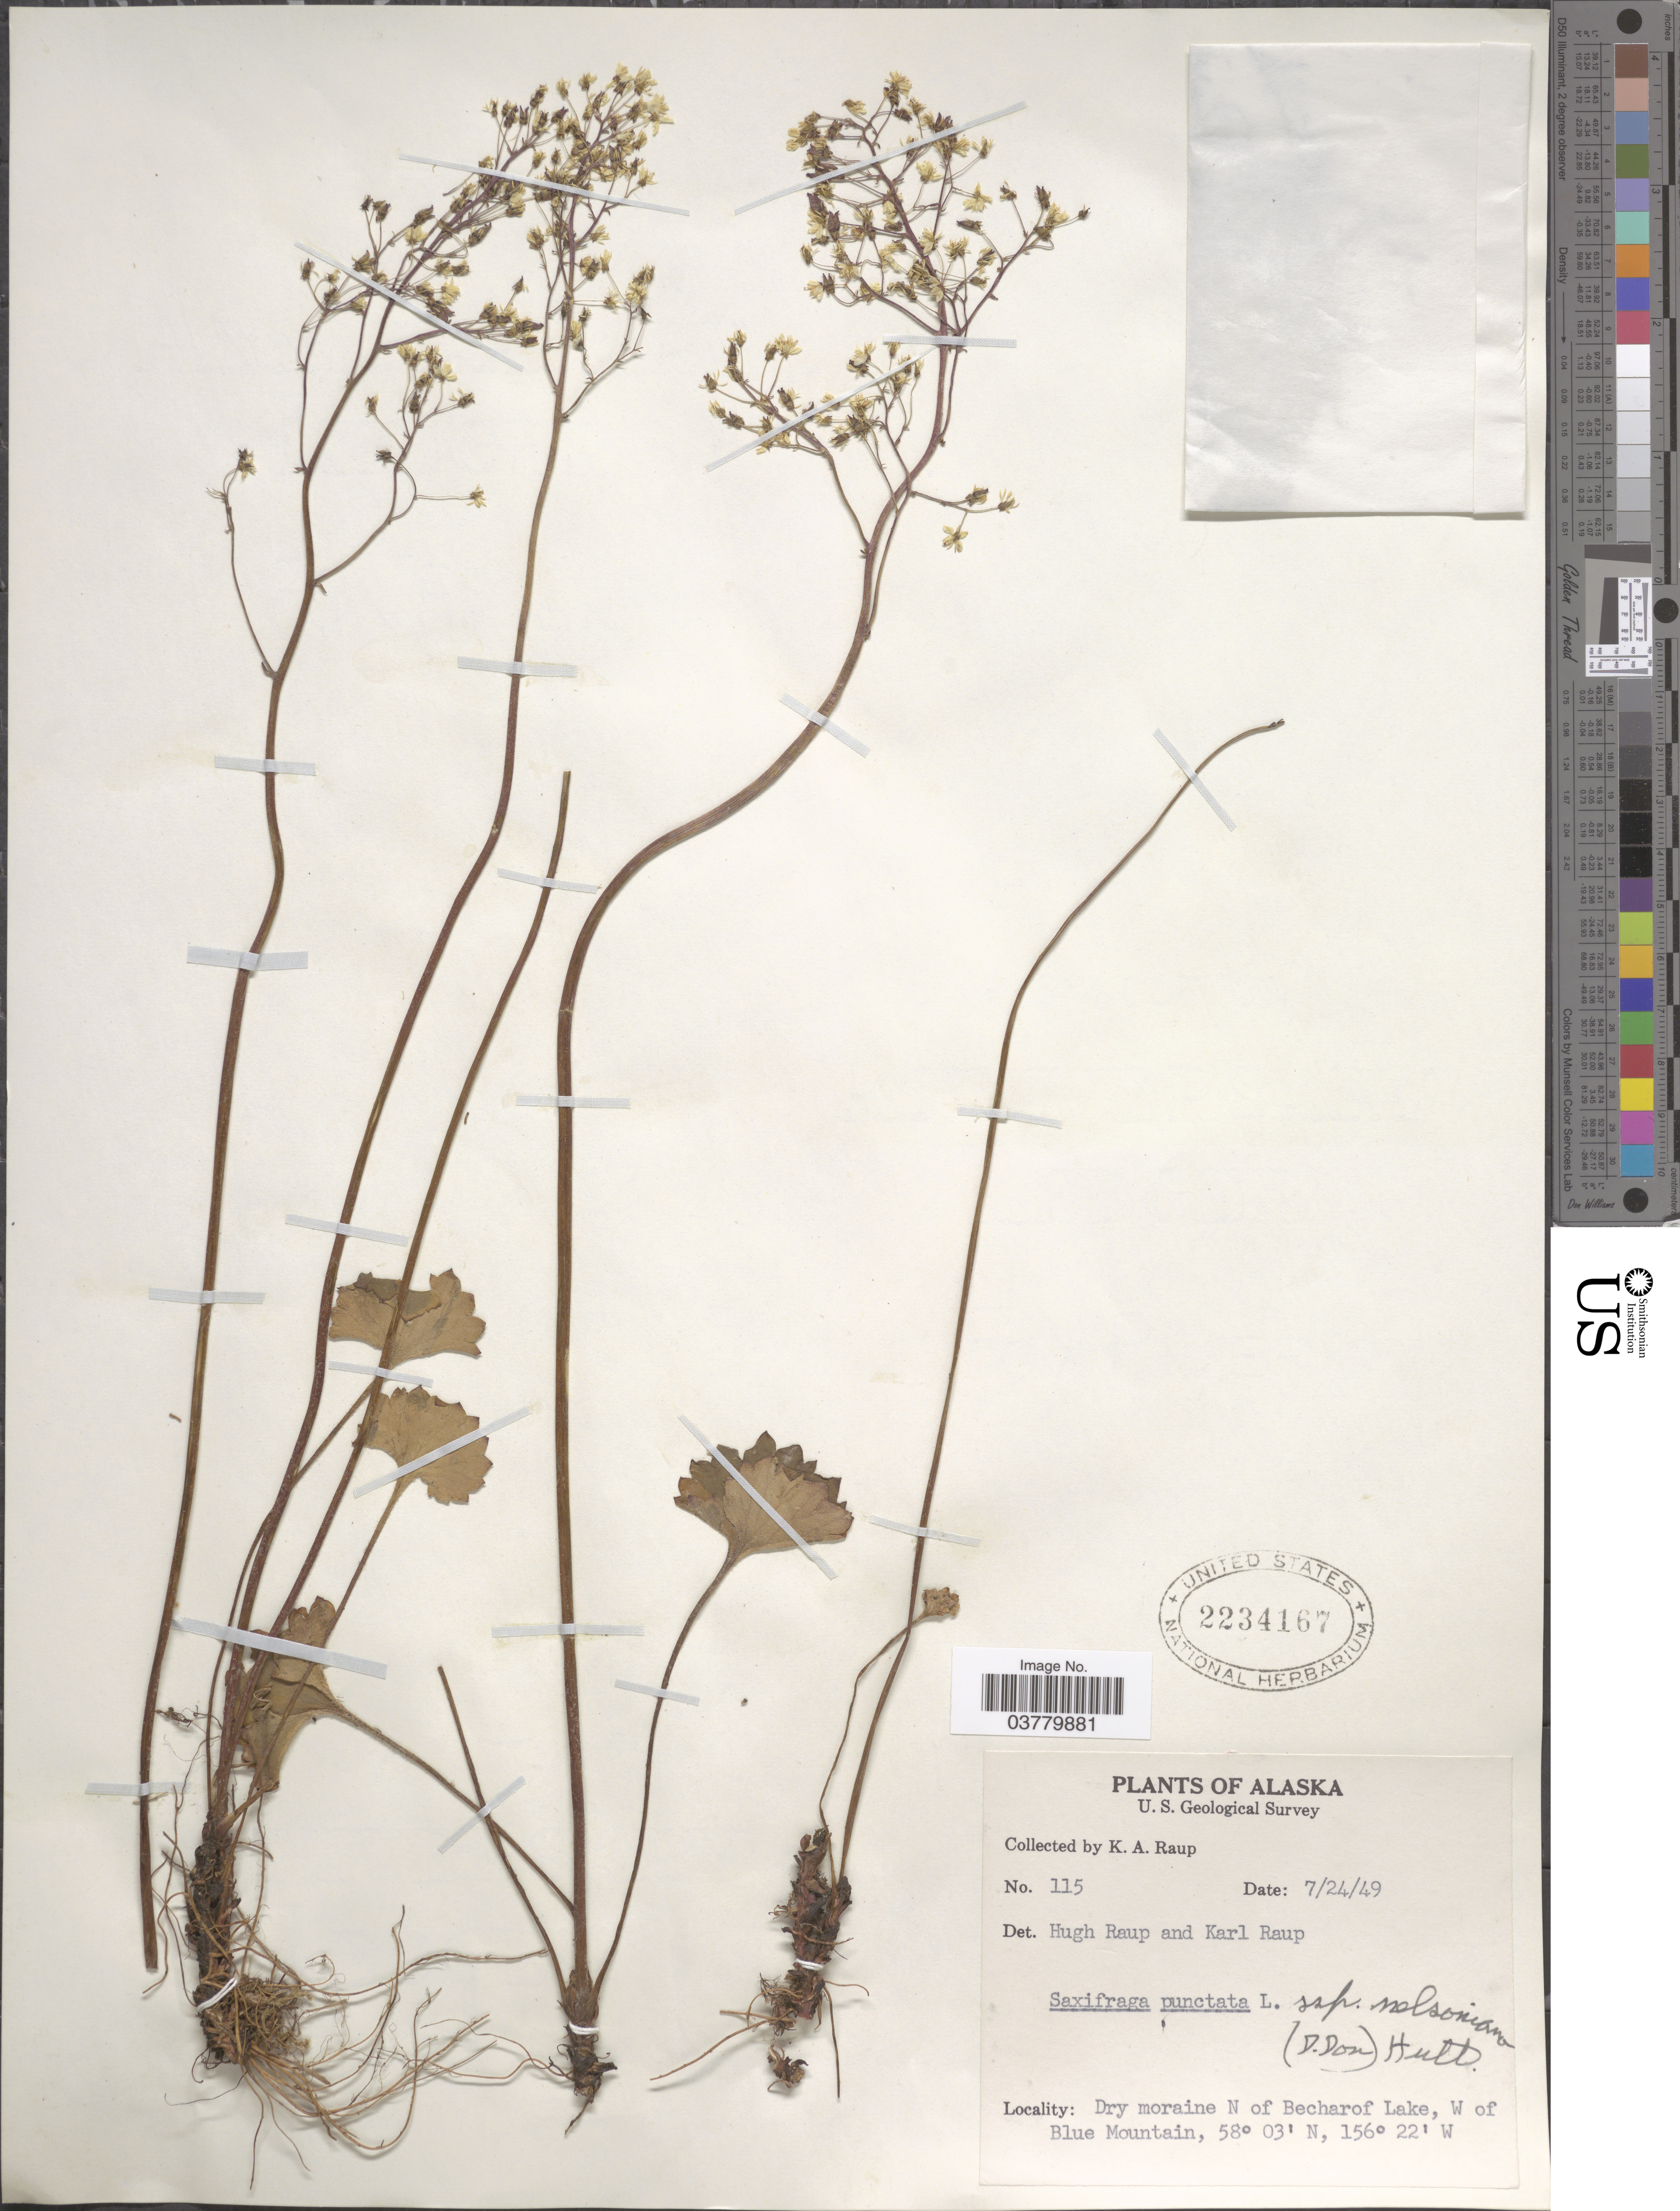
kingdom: Plantae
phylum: Tracheophyta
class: Magnoliopsida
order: Saxifragales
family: Saxifragaceae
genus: Micranthes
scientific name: Micranthes nelsoniana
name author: (D. Don) Small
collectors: K. Raup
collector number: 115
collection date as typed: Transcribed d/m/y: 24/7/49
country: United States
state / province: Alaska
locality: Dry moraine N of Becharof Lake, W of Blue Mountain.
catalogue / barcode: US 2234167